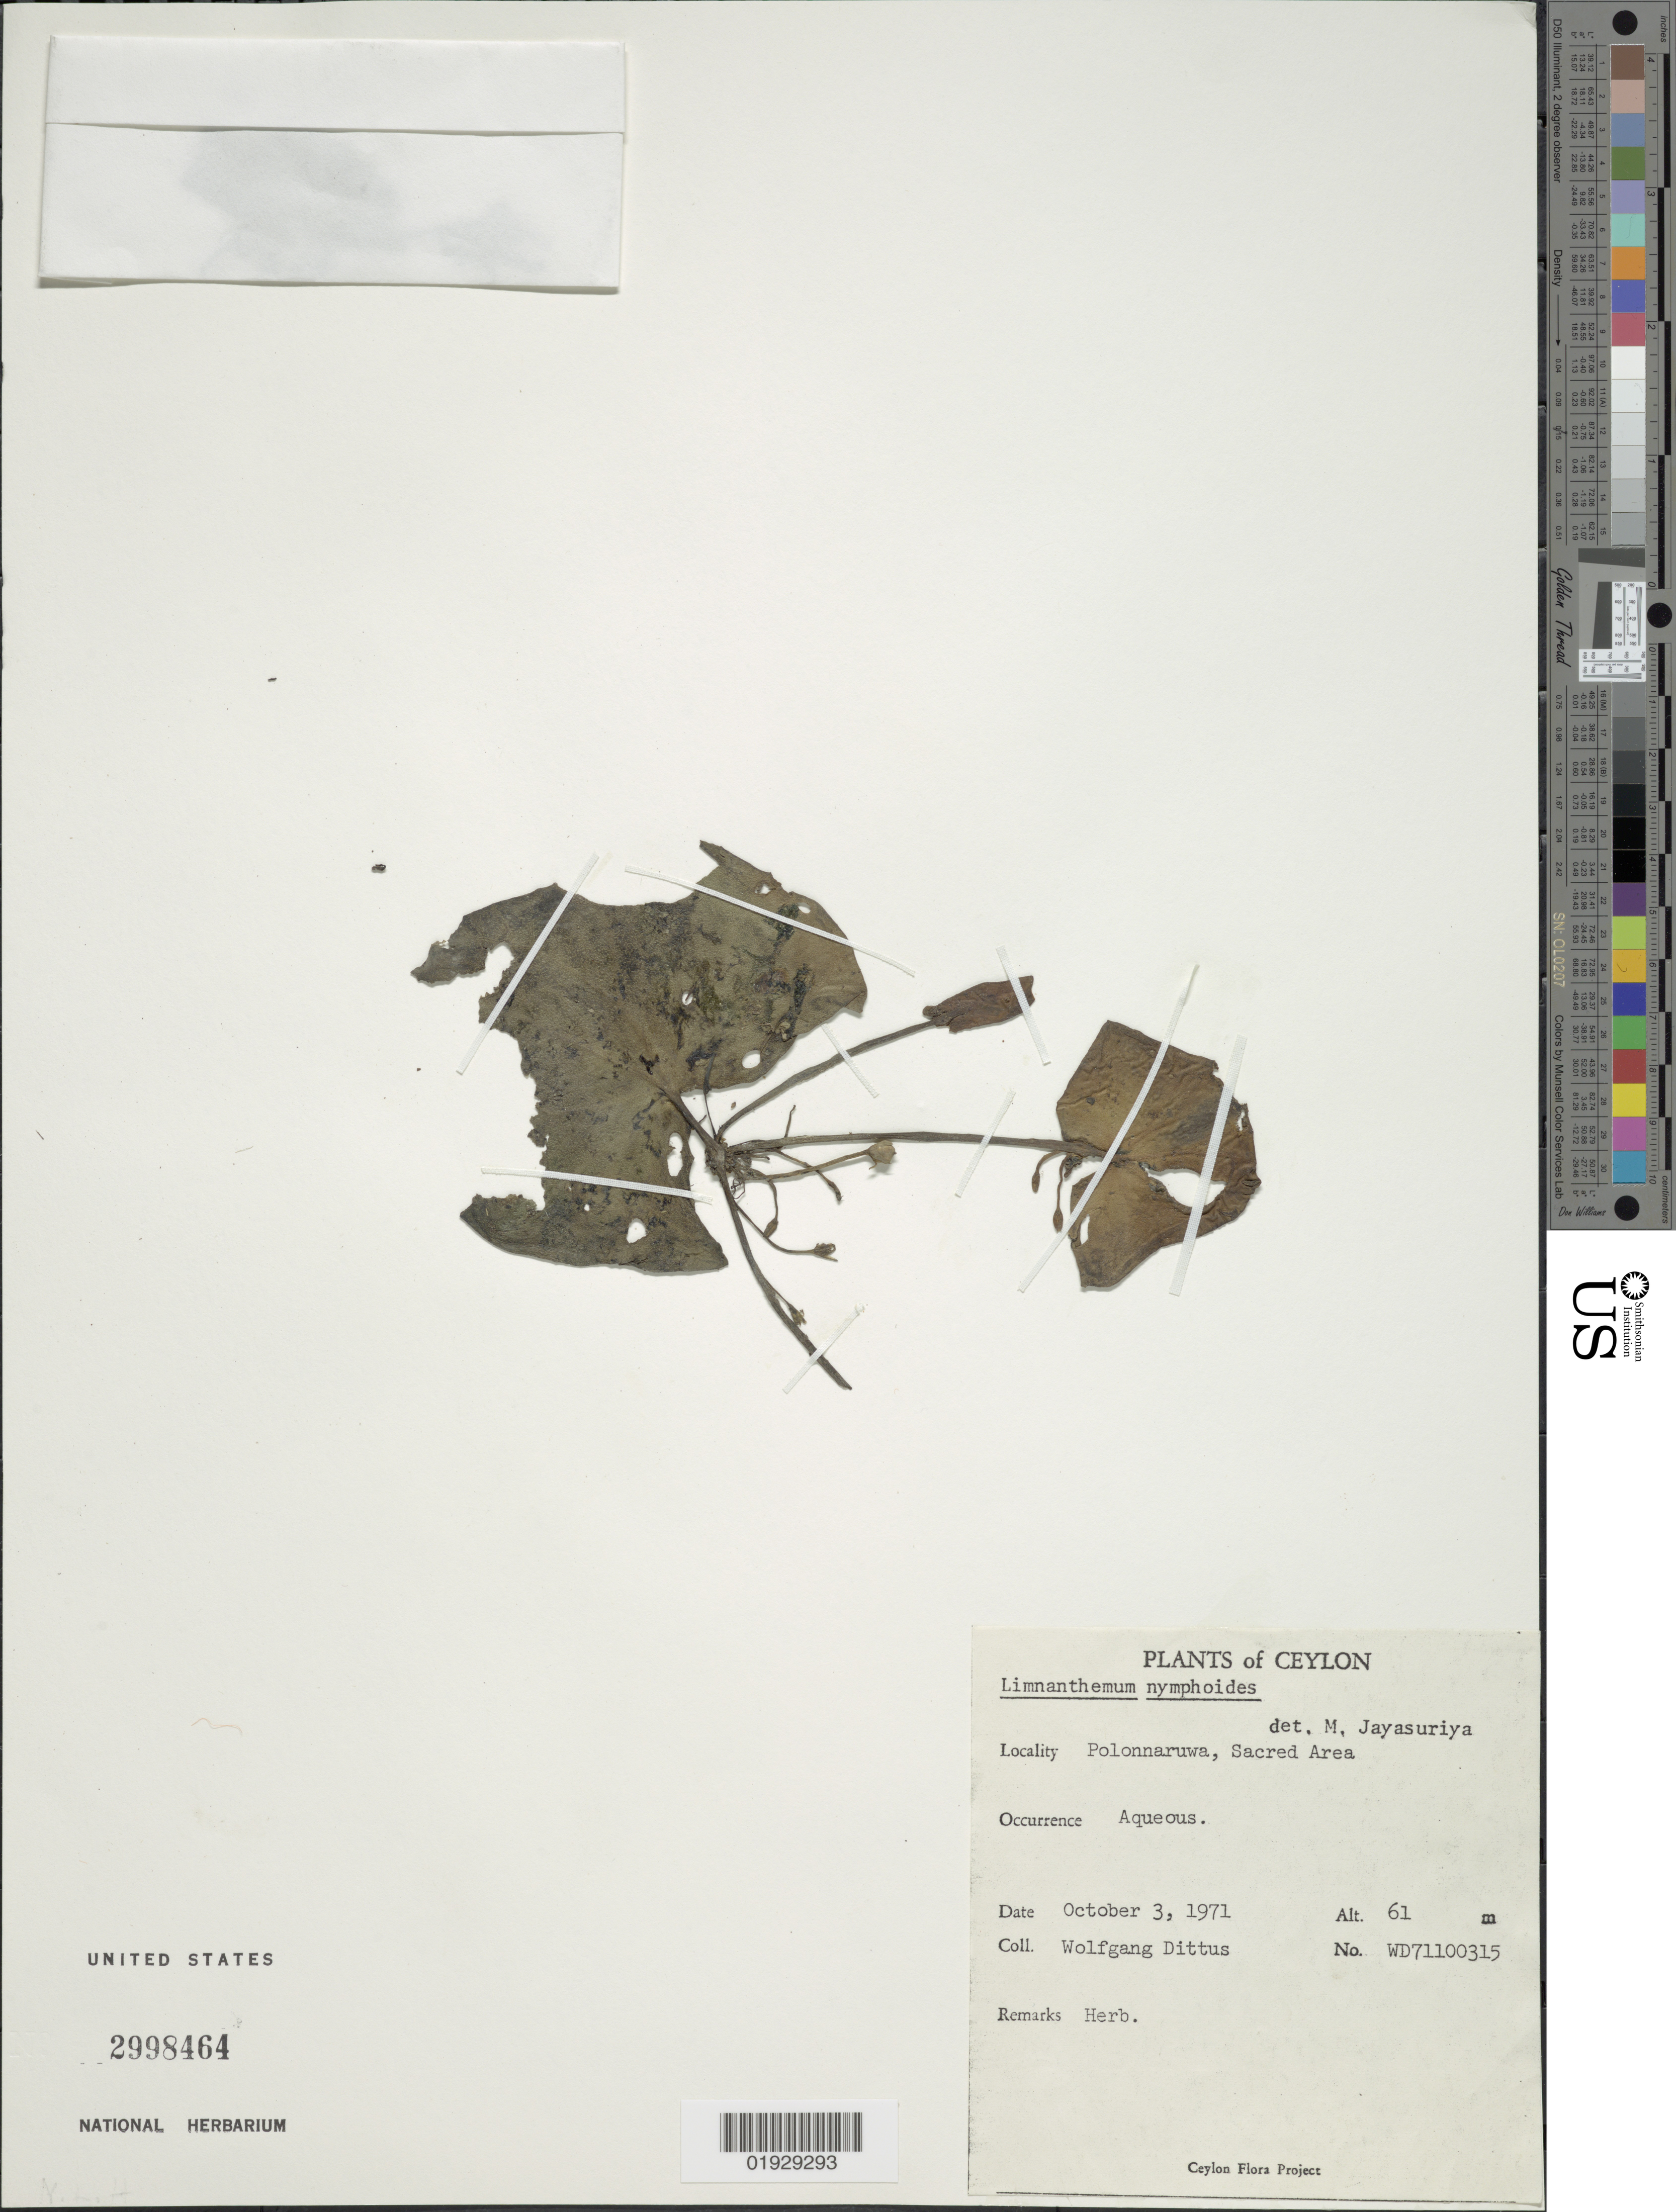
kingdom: Plantae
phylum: Tracheophyta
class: Magnoliopsida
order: Asterales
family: Menyanthaceae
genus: Nymphoides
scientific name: Nymphoides peltata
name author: (J.F. Gmel.) Britton & Rendle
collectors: W. Dittus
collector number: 71100315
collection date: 1971-10-03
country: Sri Lanka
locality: Ceylon. Polonnaruwa, Sacred Area.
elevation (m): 61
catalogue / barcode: US 2998464